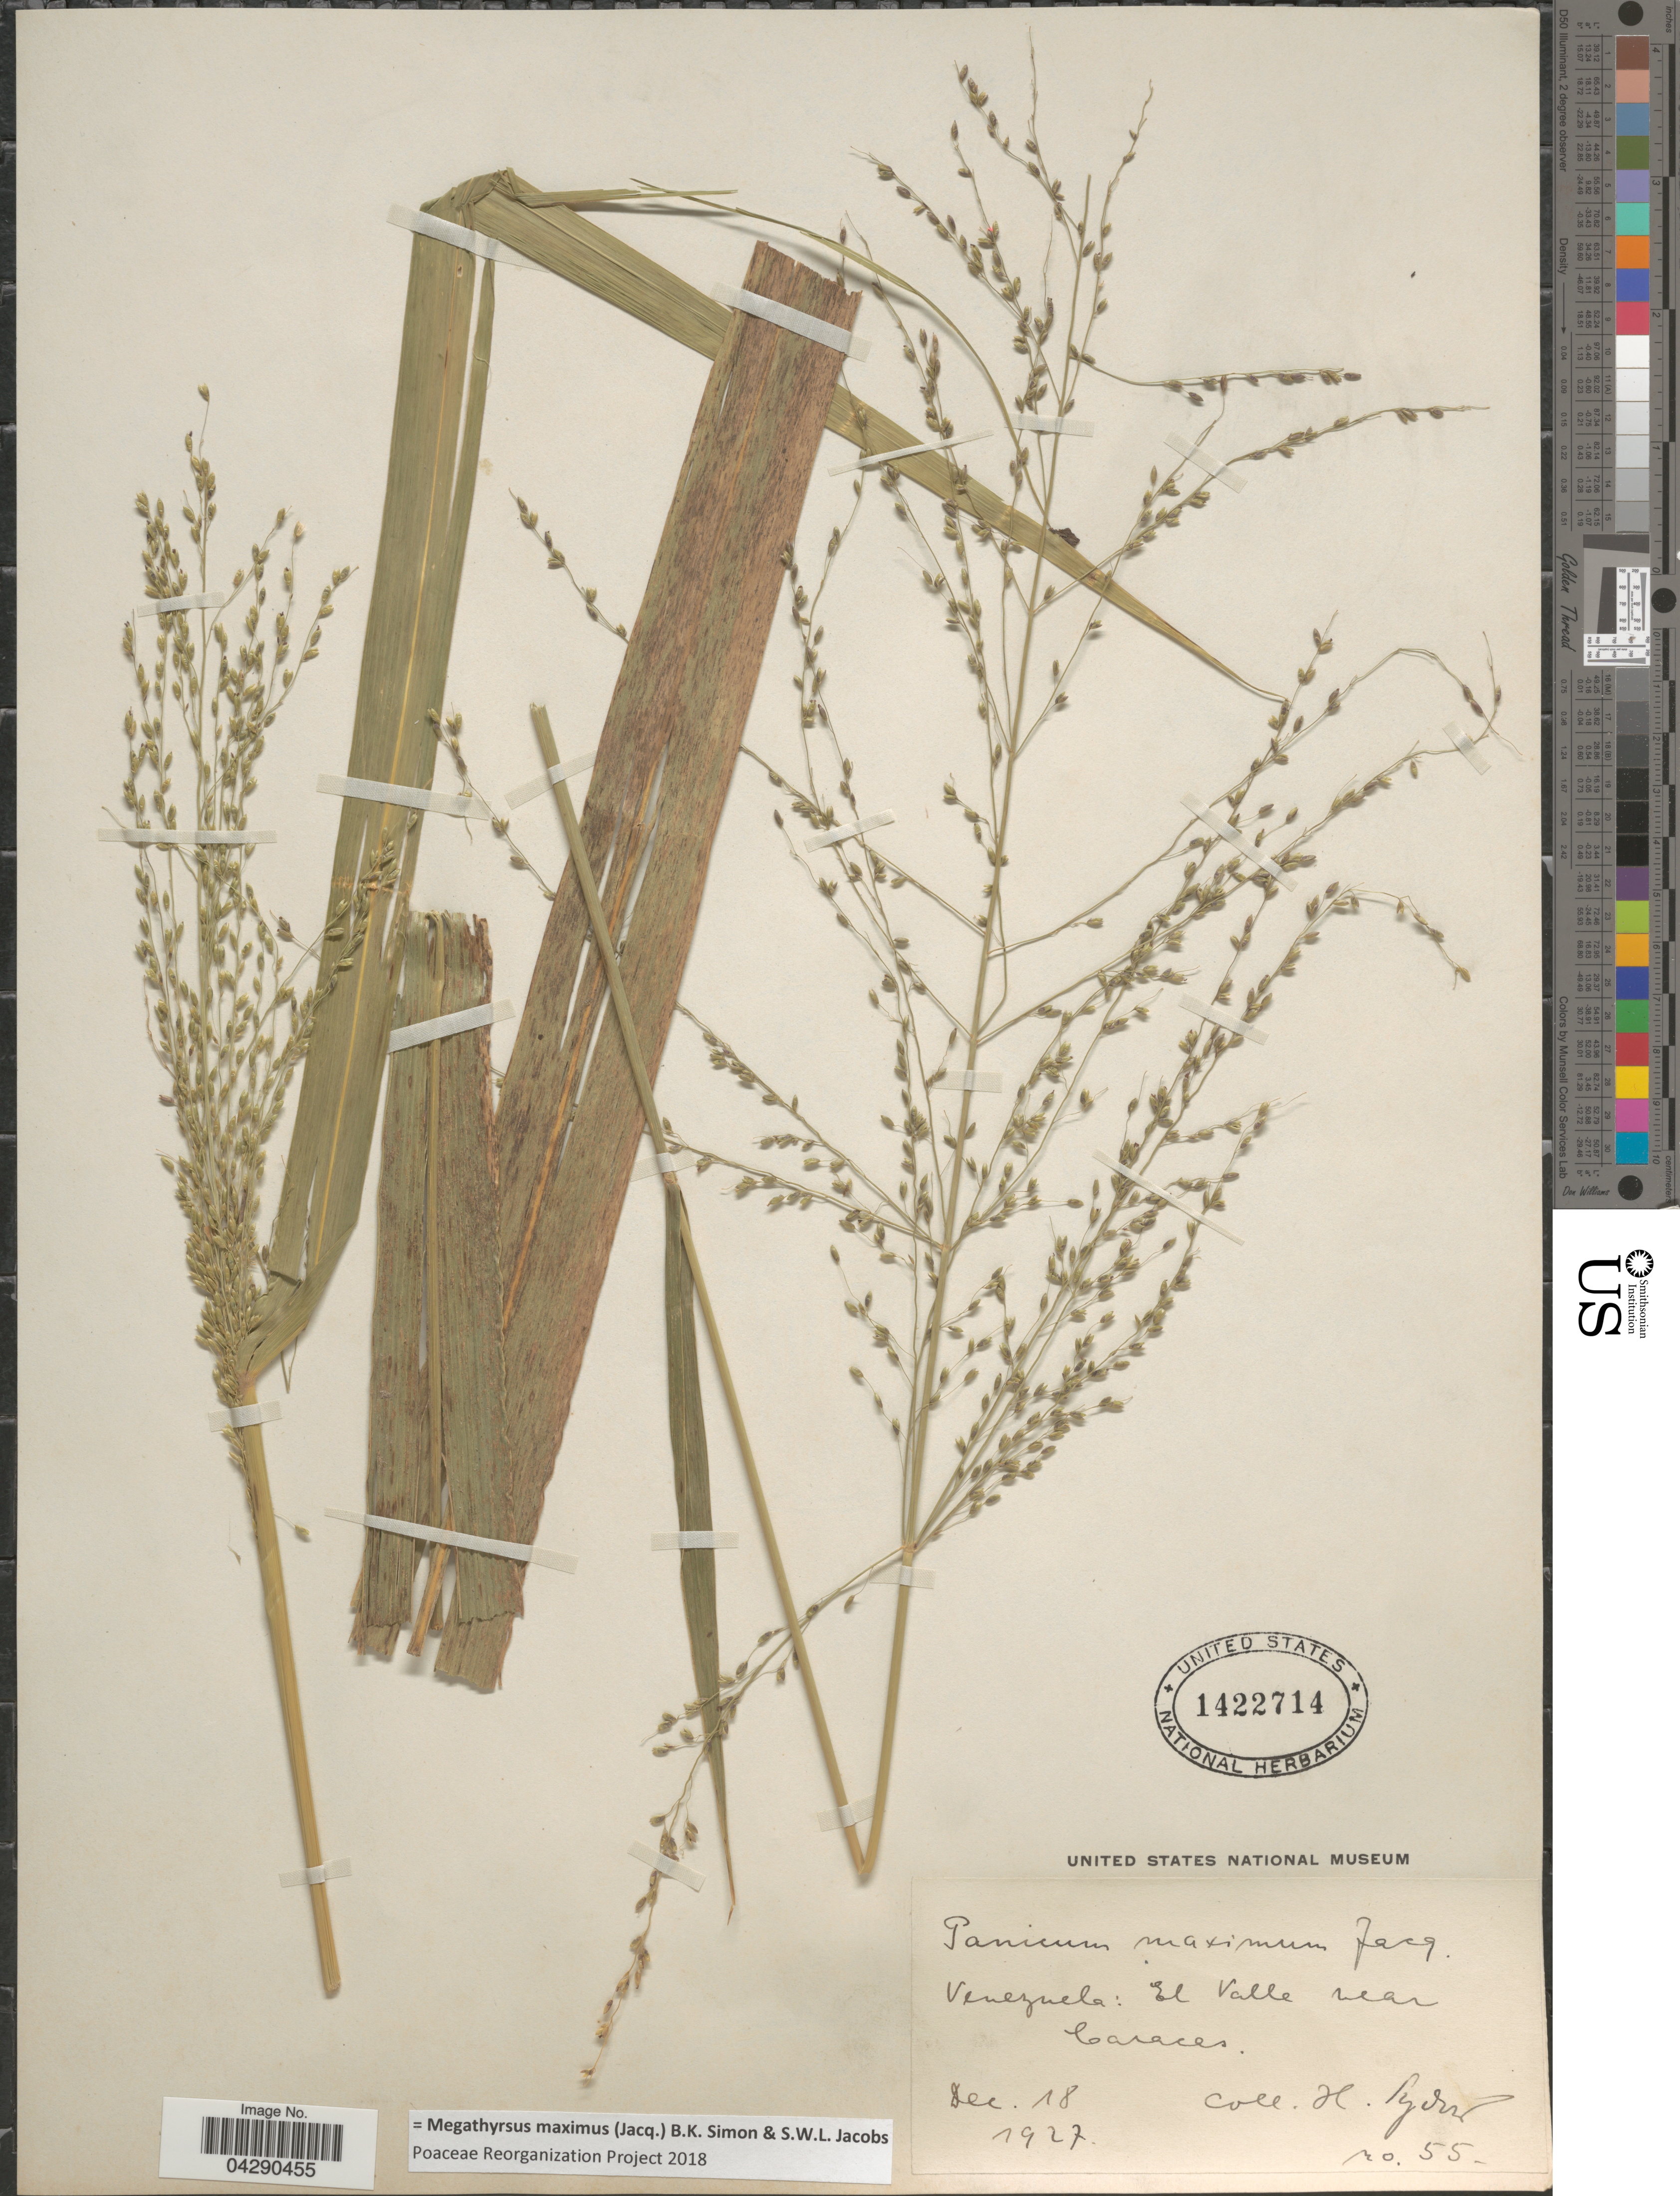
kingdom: Plantae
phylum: Tracheophyta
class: Liliopsida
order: Poales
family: Poaceae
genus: Megathyrsus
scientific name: Megathyrsus maximus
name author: (Jacq.) B.K. Simon & S.W.L. Jacobs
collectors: H. Lydon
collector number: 55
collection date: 1927-12-18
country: Venezuela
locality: El Valle near Caracas.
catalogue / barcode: US 1422714